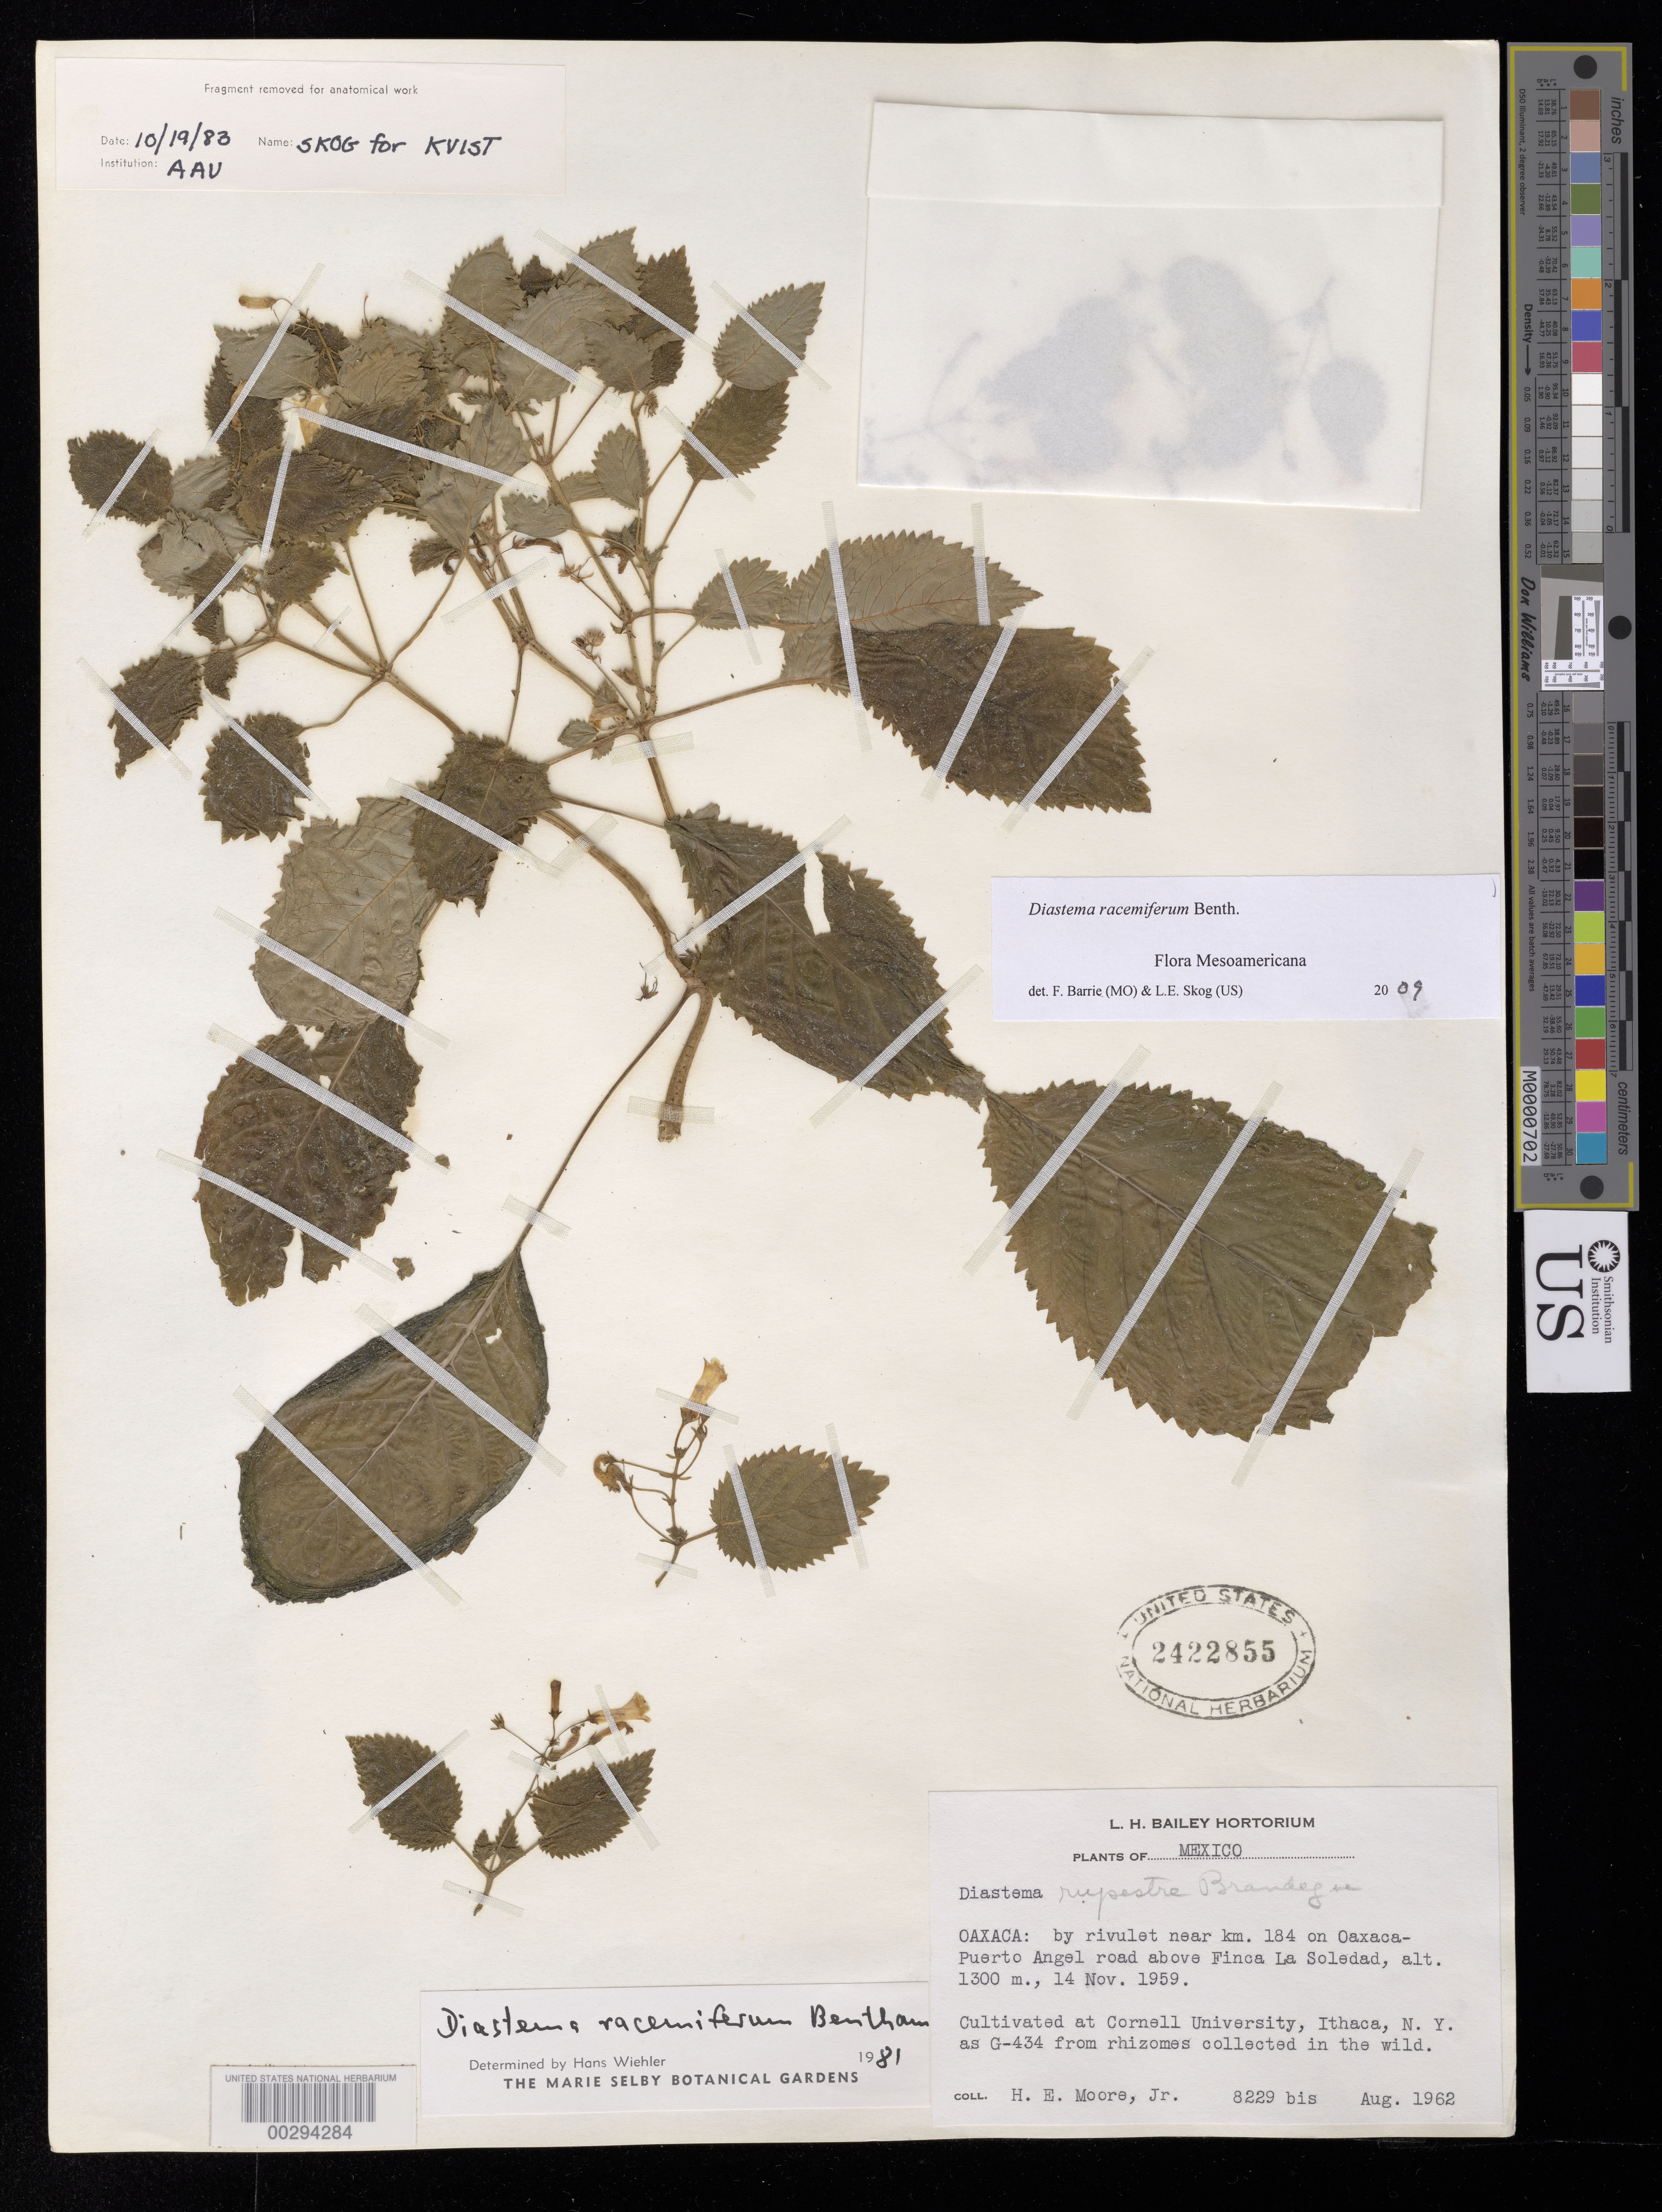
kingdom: Plantae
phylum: Tracheophyta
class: Magnoliopsida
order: Lamiales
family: Gesneriaceae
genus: Diastema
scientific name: Diastema racemiferum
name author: Benth.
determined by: Barrie, F. R.; Skog, Laurence E.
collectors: H. E. Moore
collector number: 8229 bis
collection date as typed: Aug 1962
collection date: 1962-08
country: United States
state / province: New York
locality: Cultivated at Cornell University, Ithaca, NY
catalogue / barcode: US 2422855